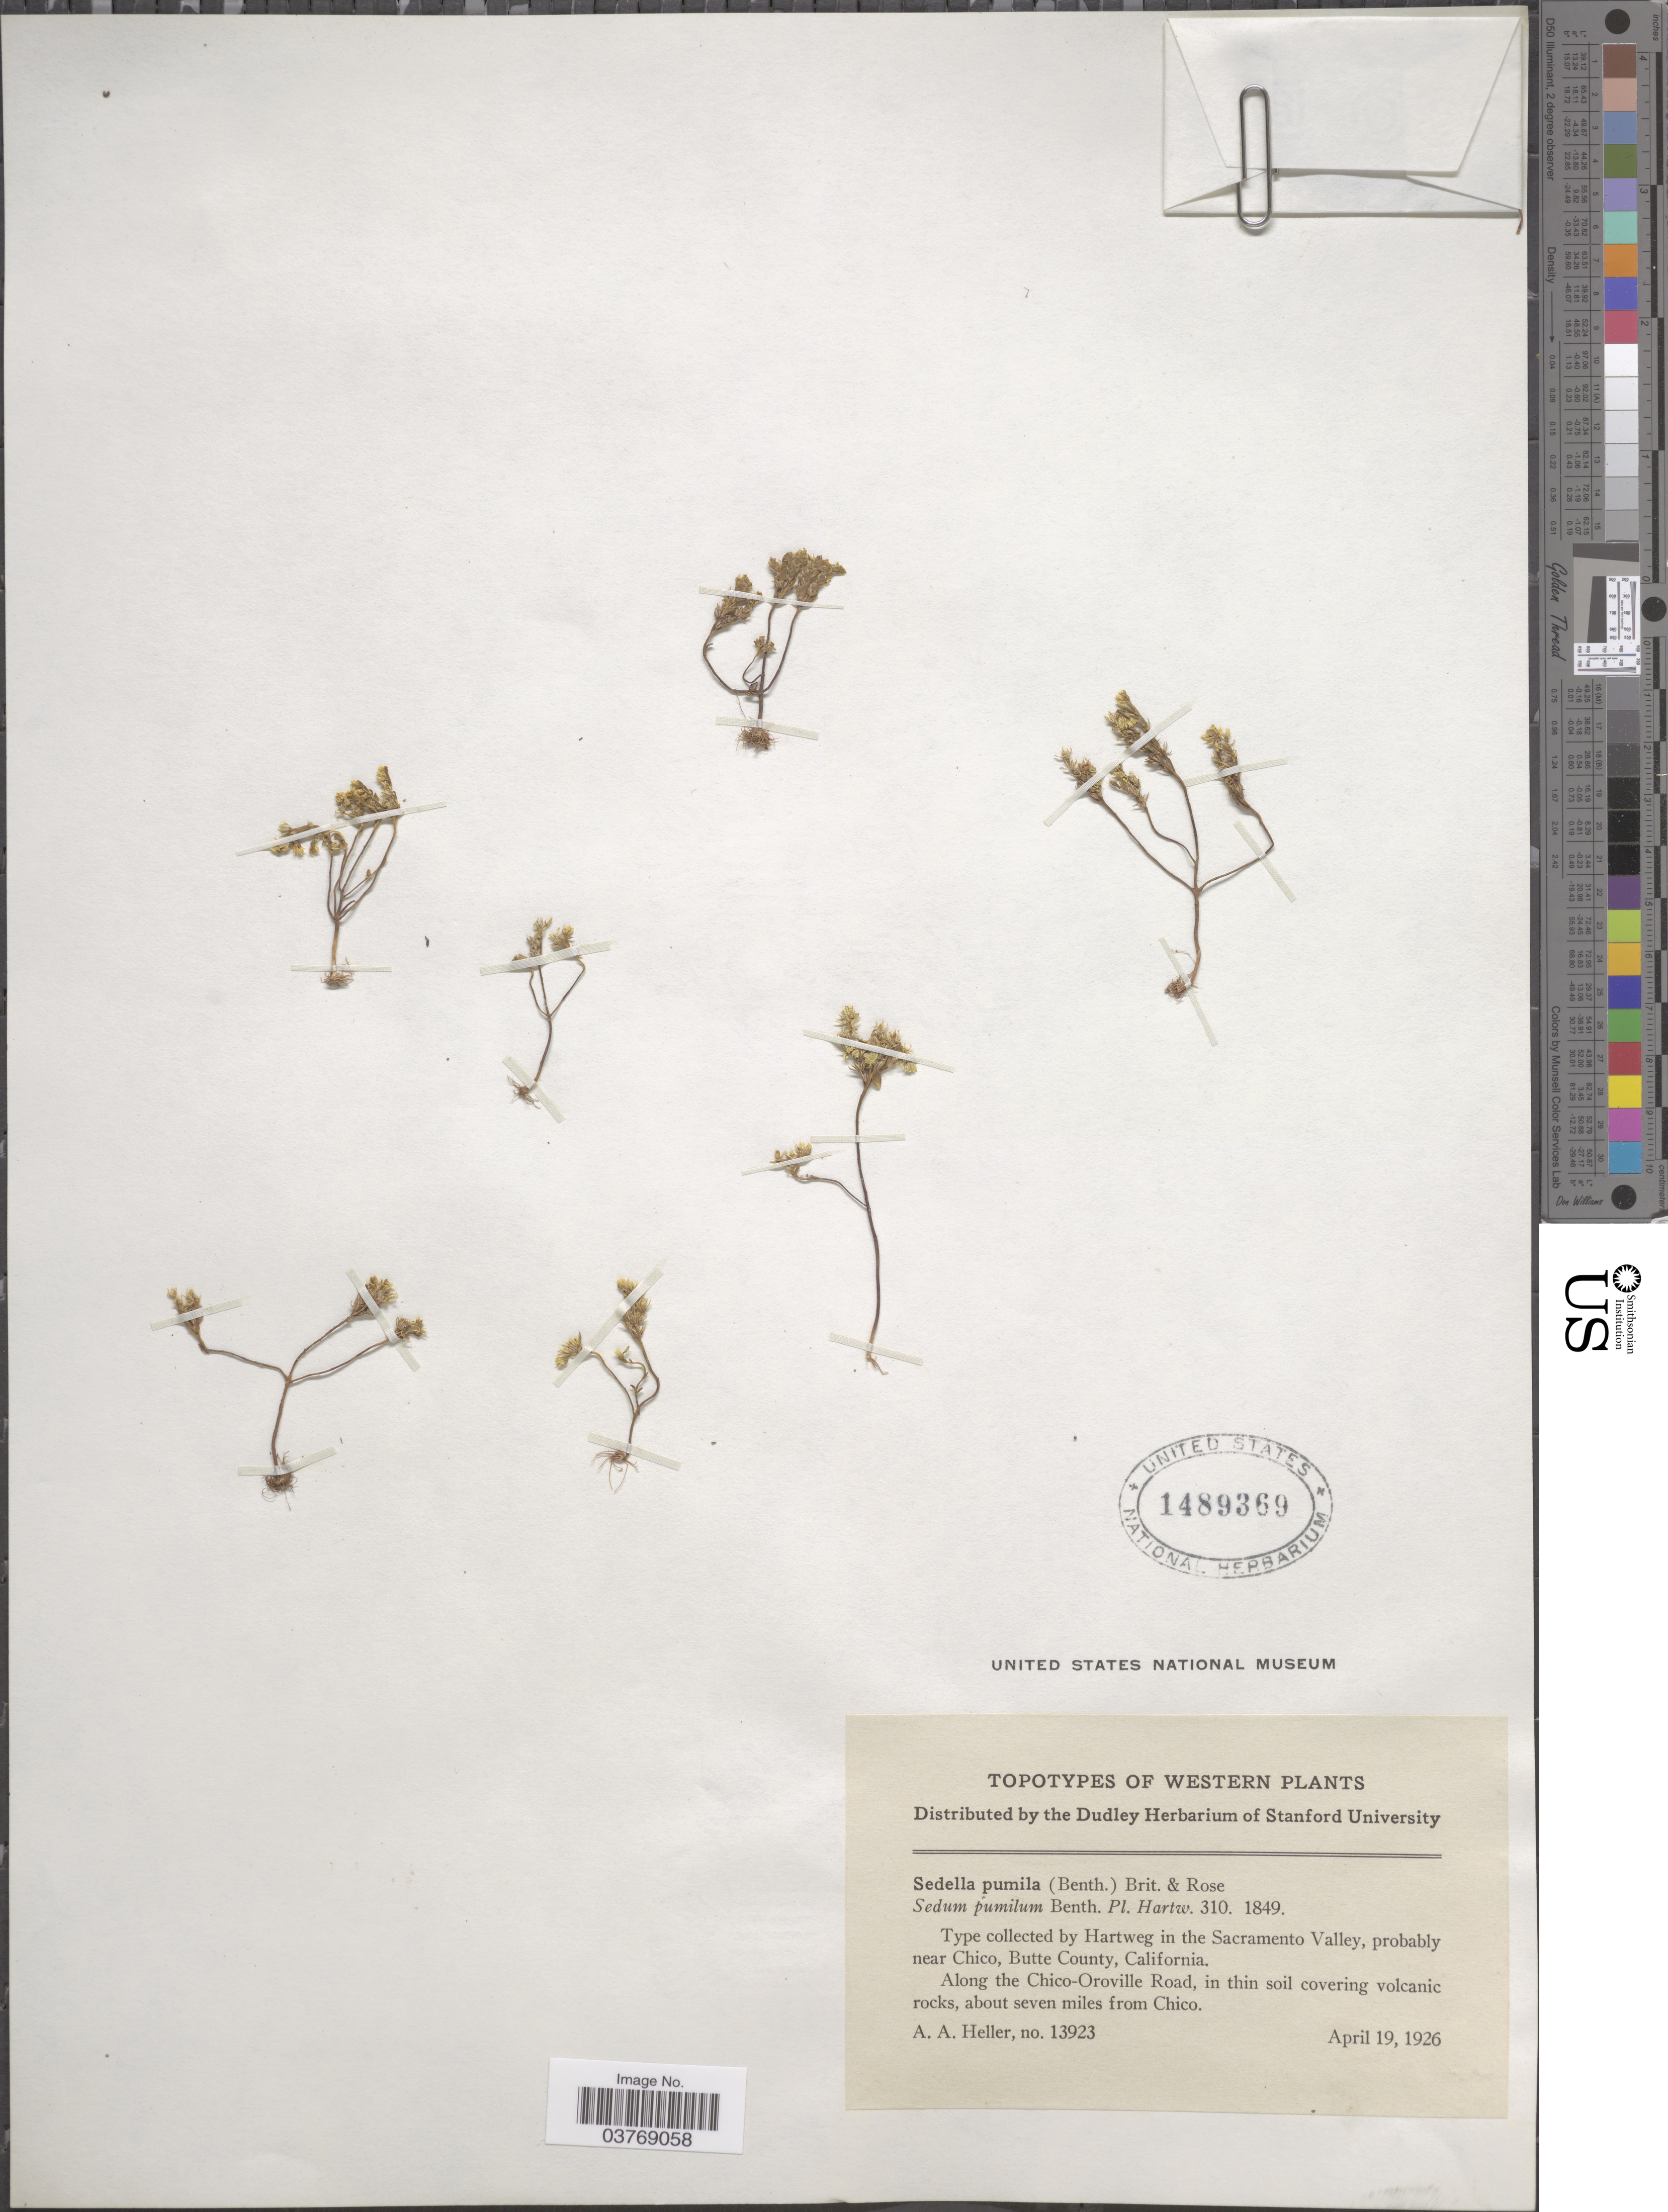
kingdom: Plantae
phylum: Tracheophyta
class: Magnoliopsida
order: Saxifragales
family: Crassulaceae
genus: Sedella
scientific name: Sedella pumila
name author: (Benth.) Britton & Rose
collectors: A. A. Heller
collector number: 13923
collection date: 1926-04-19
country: United States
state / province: California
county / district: Butte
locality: In the Sacramento Valley, probably near Chico, Butte County. Along the Chico-Oroville Road, about seven miles from Chico.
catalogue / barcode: US 1489369